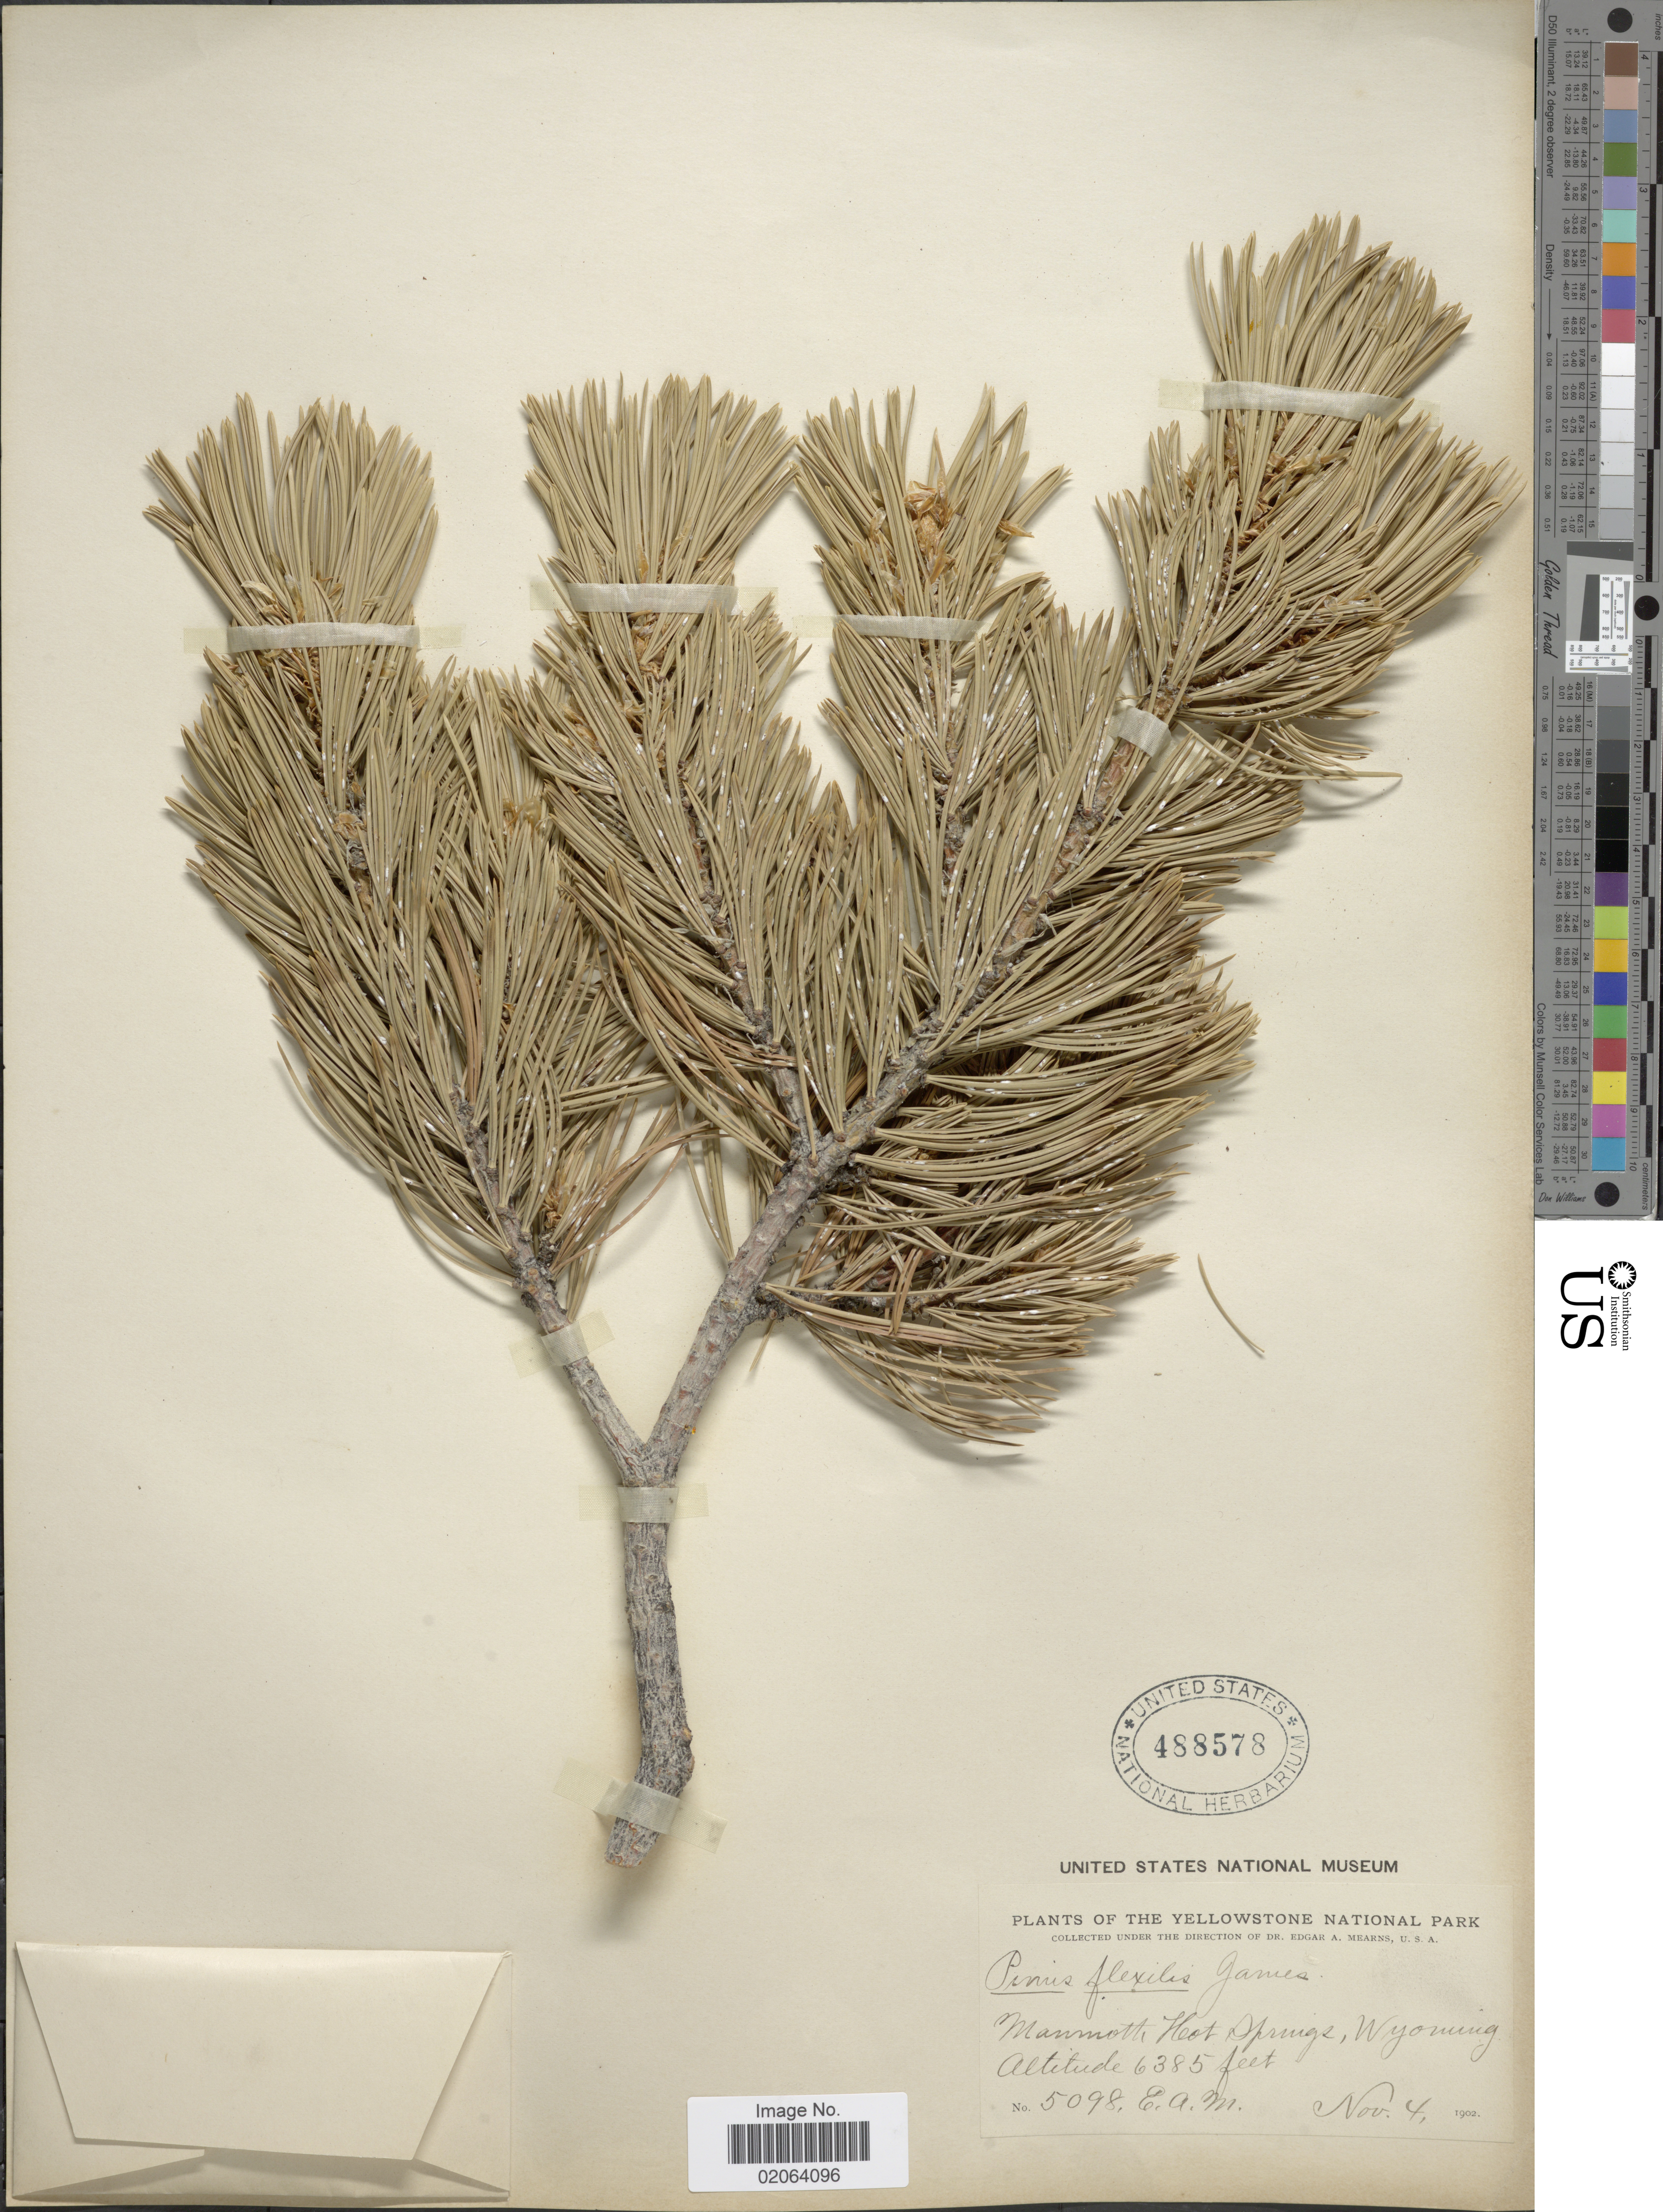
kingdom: Plantae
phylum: Tracheophyta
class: Pinopsida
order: Pinales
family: Pinaceae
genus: Pinus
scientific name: Pinus flexilis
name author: E. James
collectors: E. A. Mearns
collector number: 5098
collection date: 1902-11-04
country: United States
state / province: Wyoming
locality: Yellowstone National Park. Mammoth Hot Springs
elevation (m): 1946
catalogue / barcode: US 488578